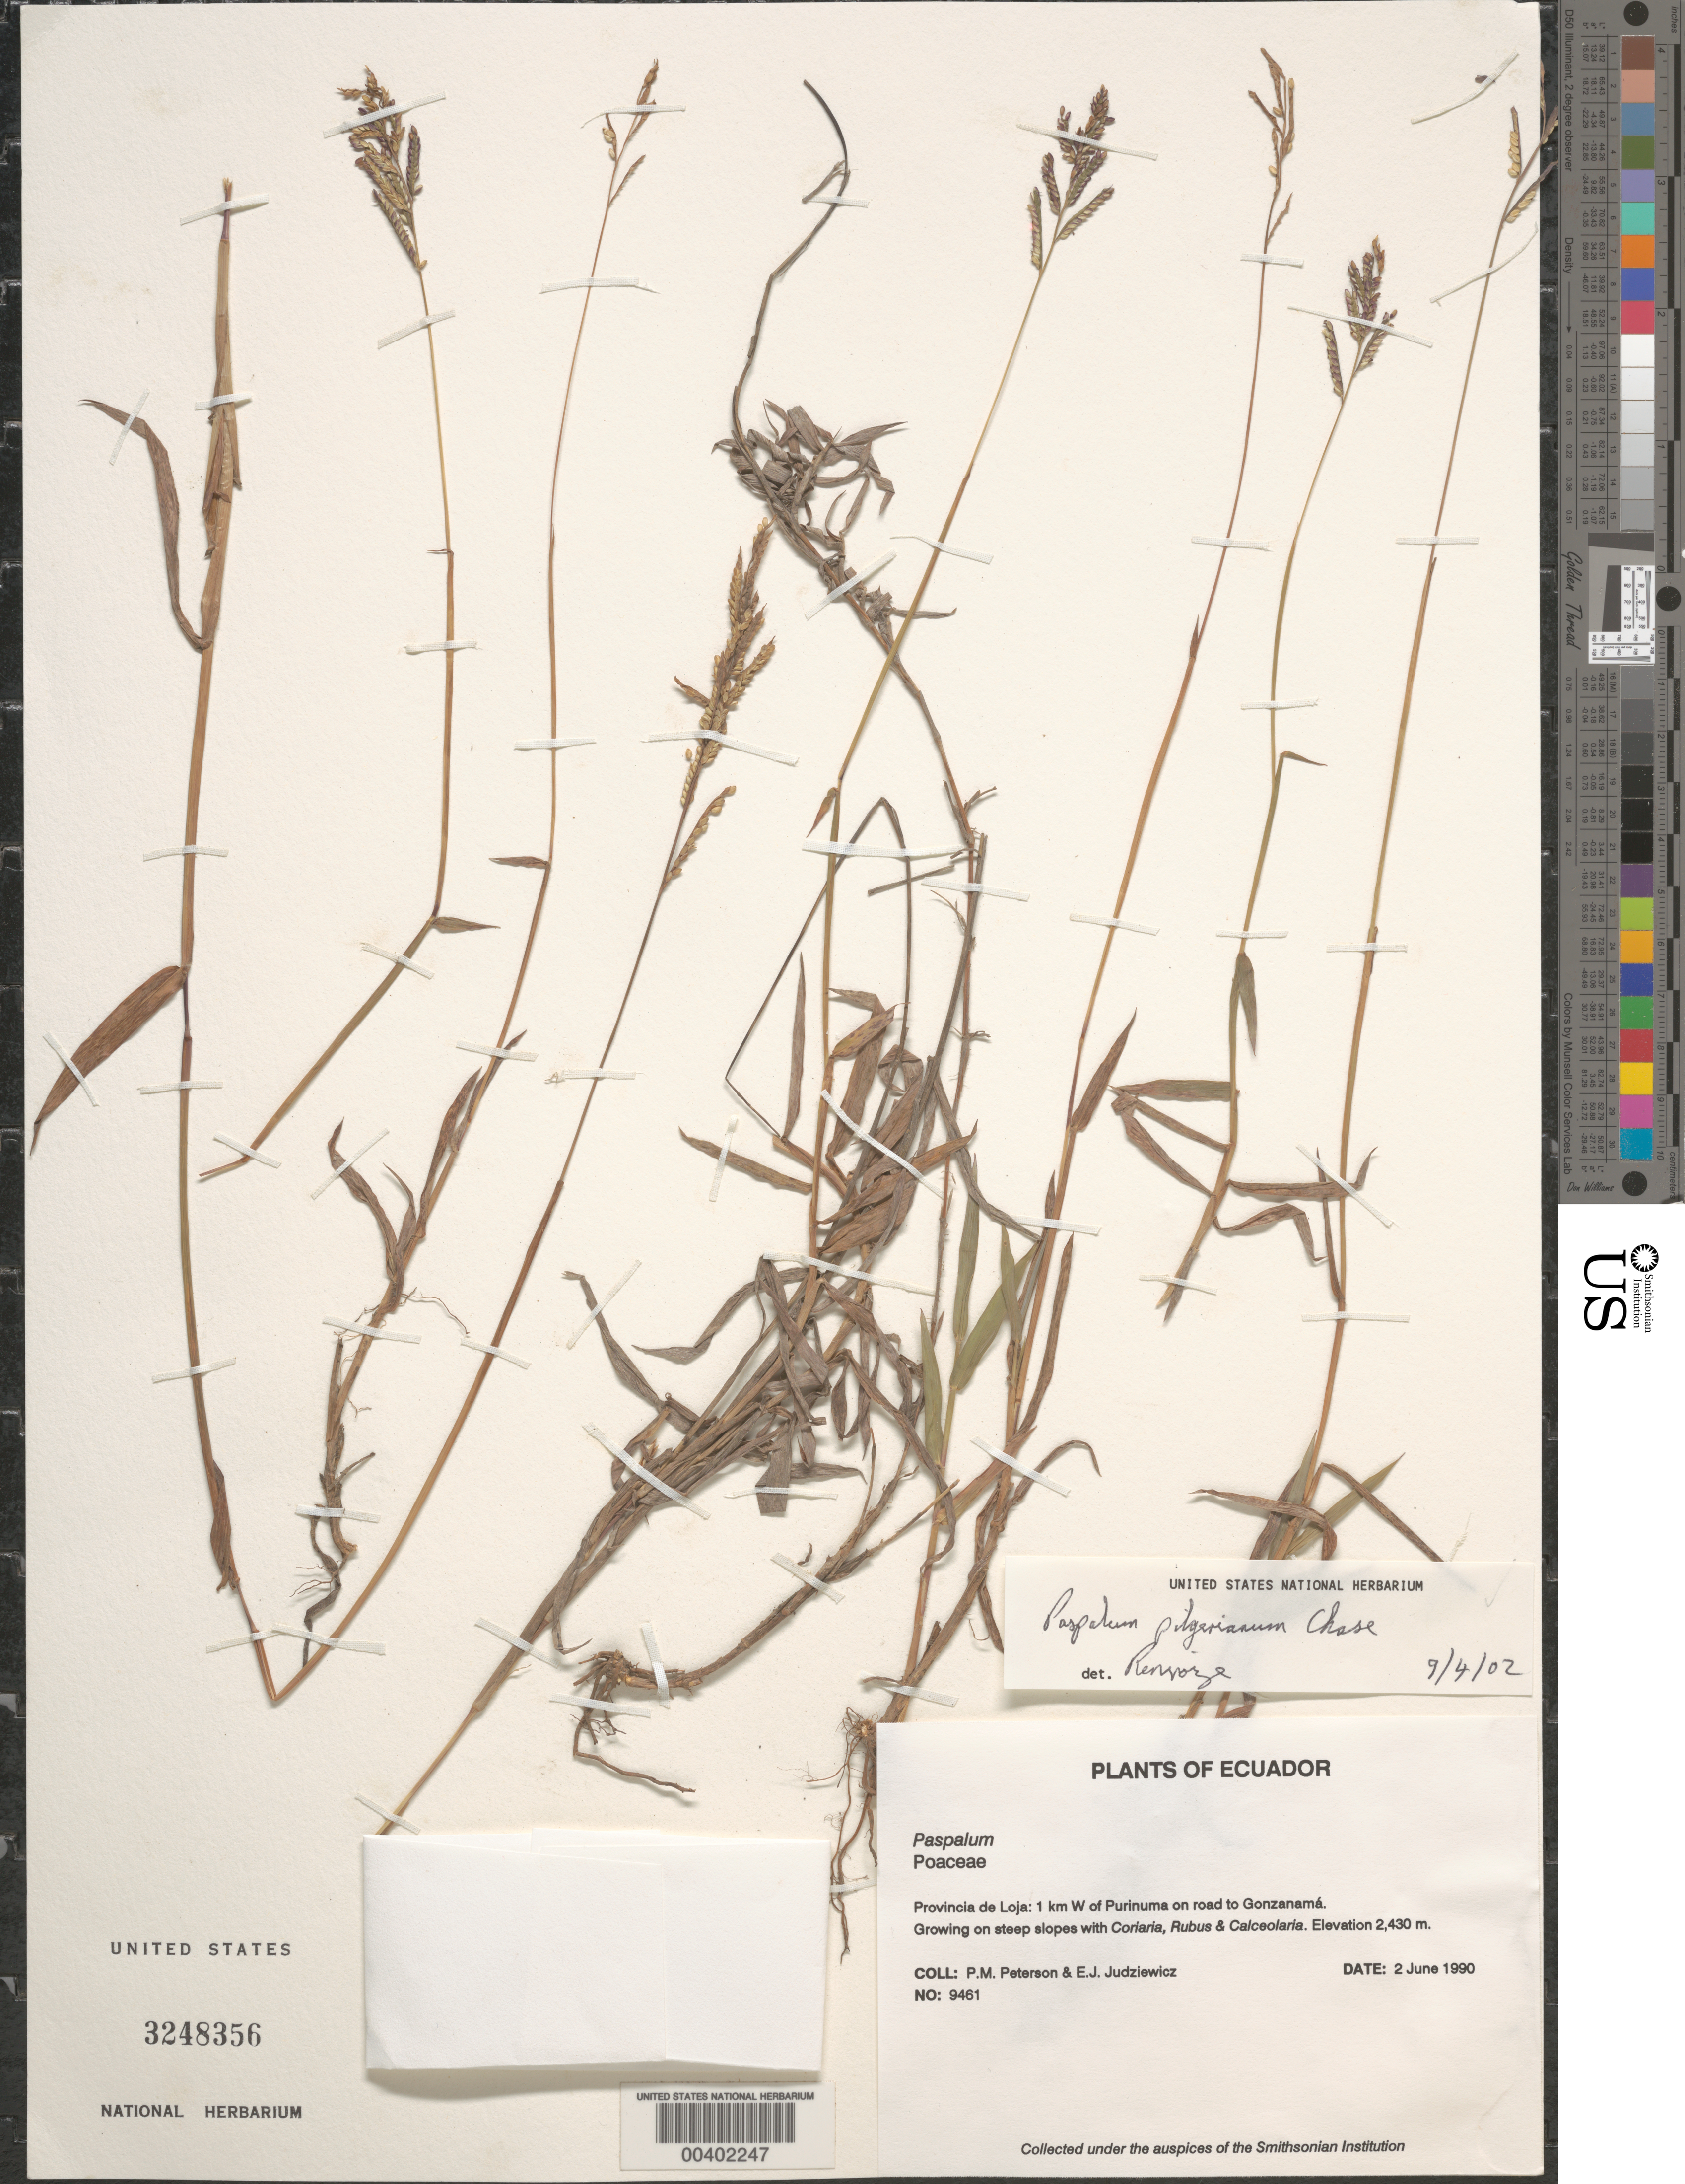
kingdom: Plantae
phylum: Tracheophyta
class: Liliopsida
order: Poales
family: Poaceae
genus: Paspalum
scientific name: Paspalum pilgerianum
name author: Chase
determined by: Renvoize, S. A.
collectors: P. M. Peterson & E. J. Judziewicz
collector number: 09461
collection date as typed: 02 Jun 1990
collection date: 1990-06-02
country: Ecuador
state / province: Loja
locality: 1 km W of Purinuma on road to Gonzanamá.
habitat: Growing on steep slopes with Coriaria, Rubus & Calceolaria.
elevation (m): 2430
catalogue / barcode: US 3248356